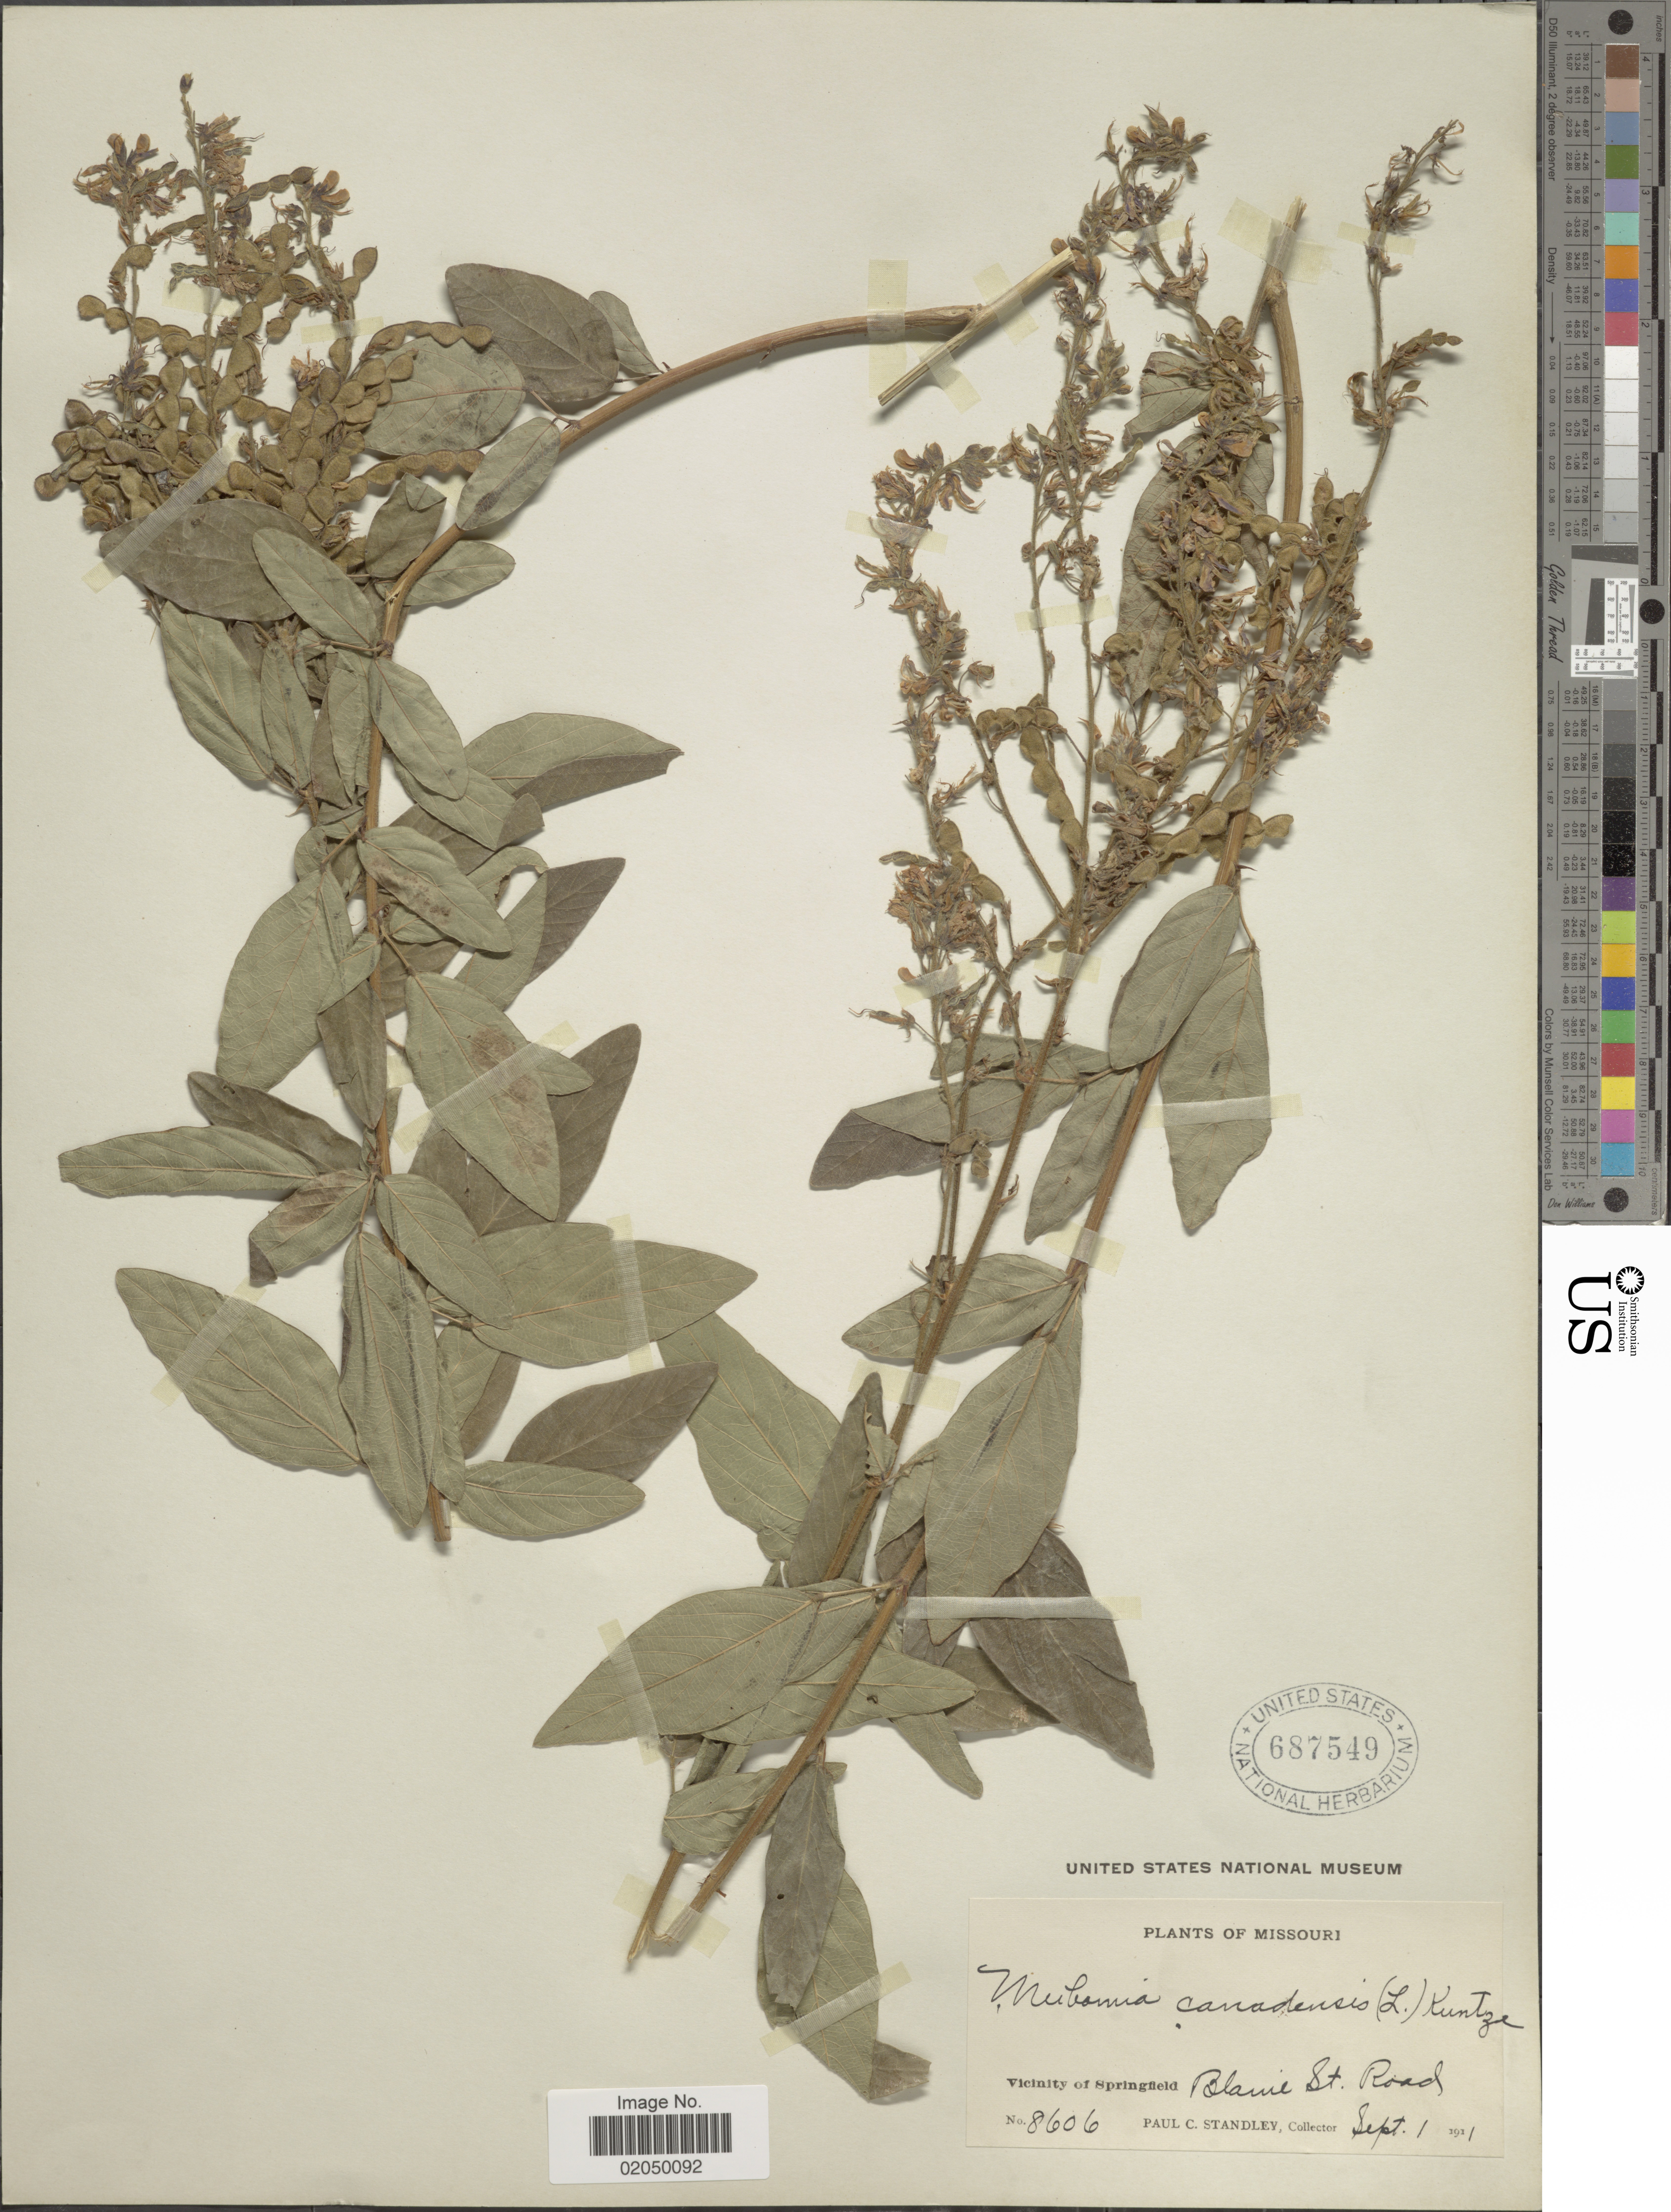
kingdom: Plantae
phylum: Tracheophyta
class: Magnoliopsida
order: Fabales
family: Fabaceae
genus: Desmodium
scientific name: Desmodium canadense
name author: (L.) DC.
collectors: P. C. Standley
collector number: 8606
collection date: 1911-09-01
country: United States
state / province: Missouri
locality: Vicinity of Springfield Blaine St. Road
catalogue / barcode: US 687549